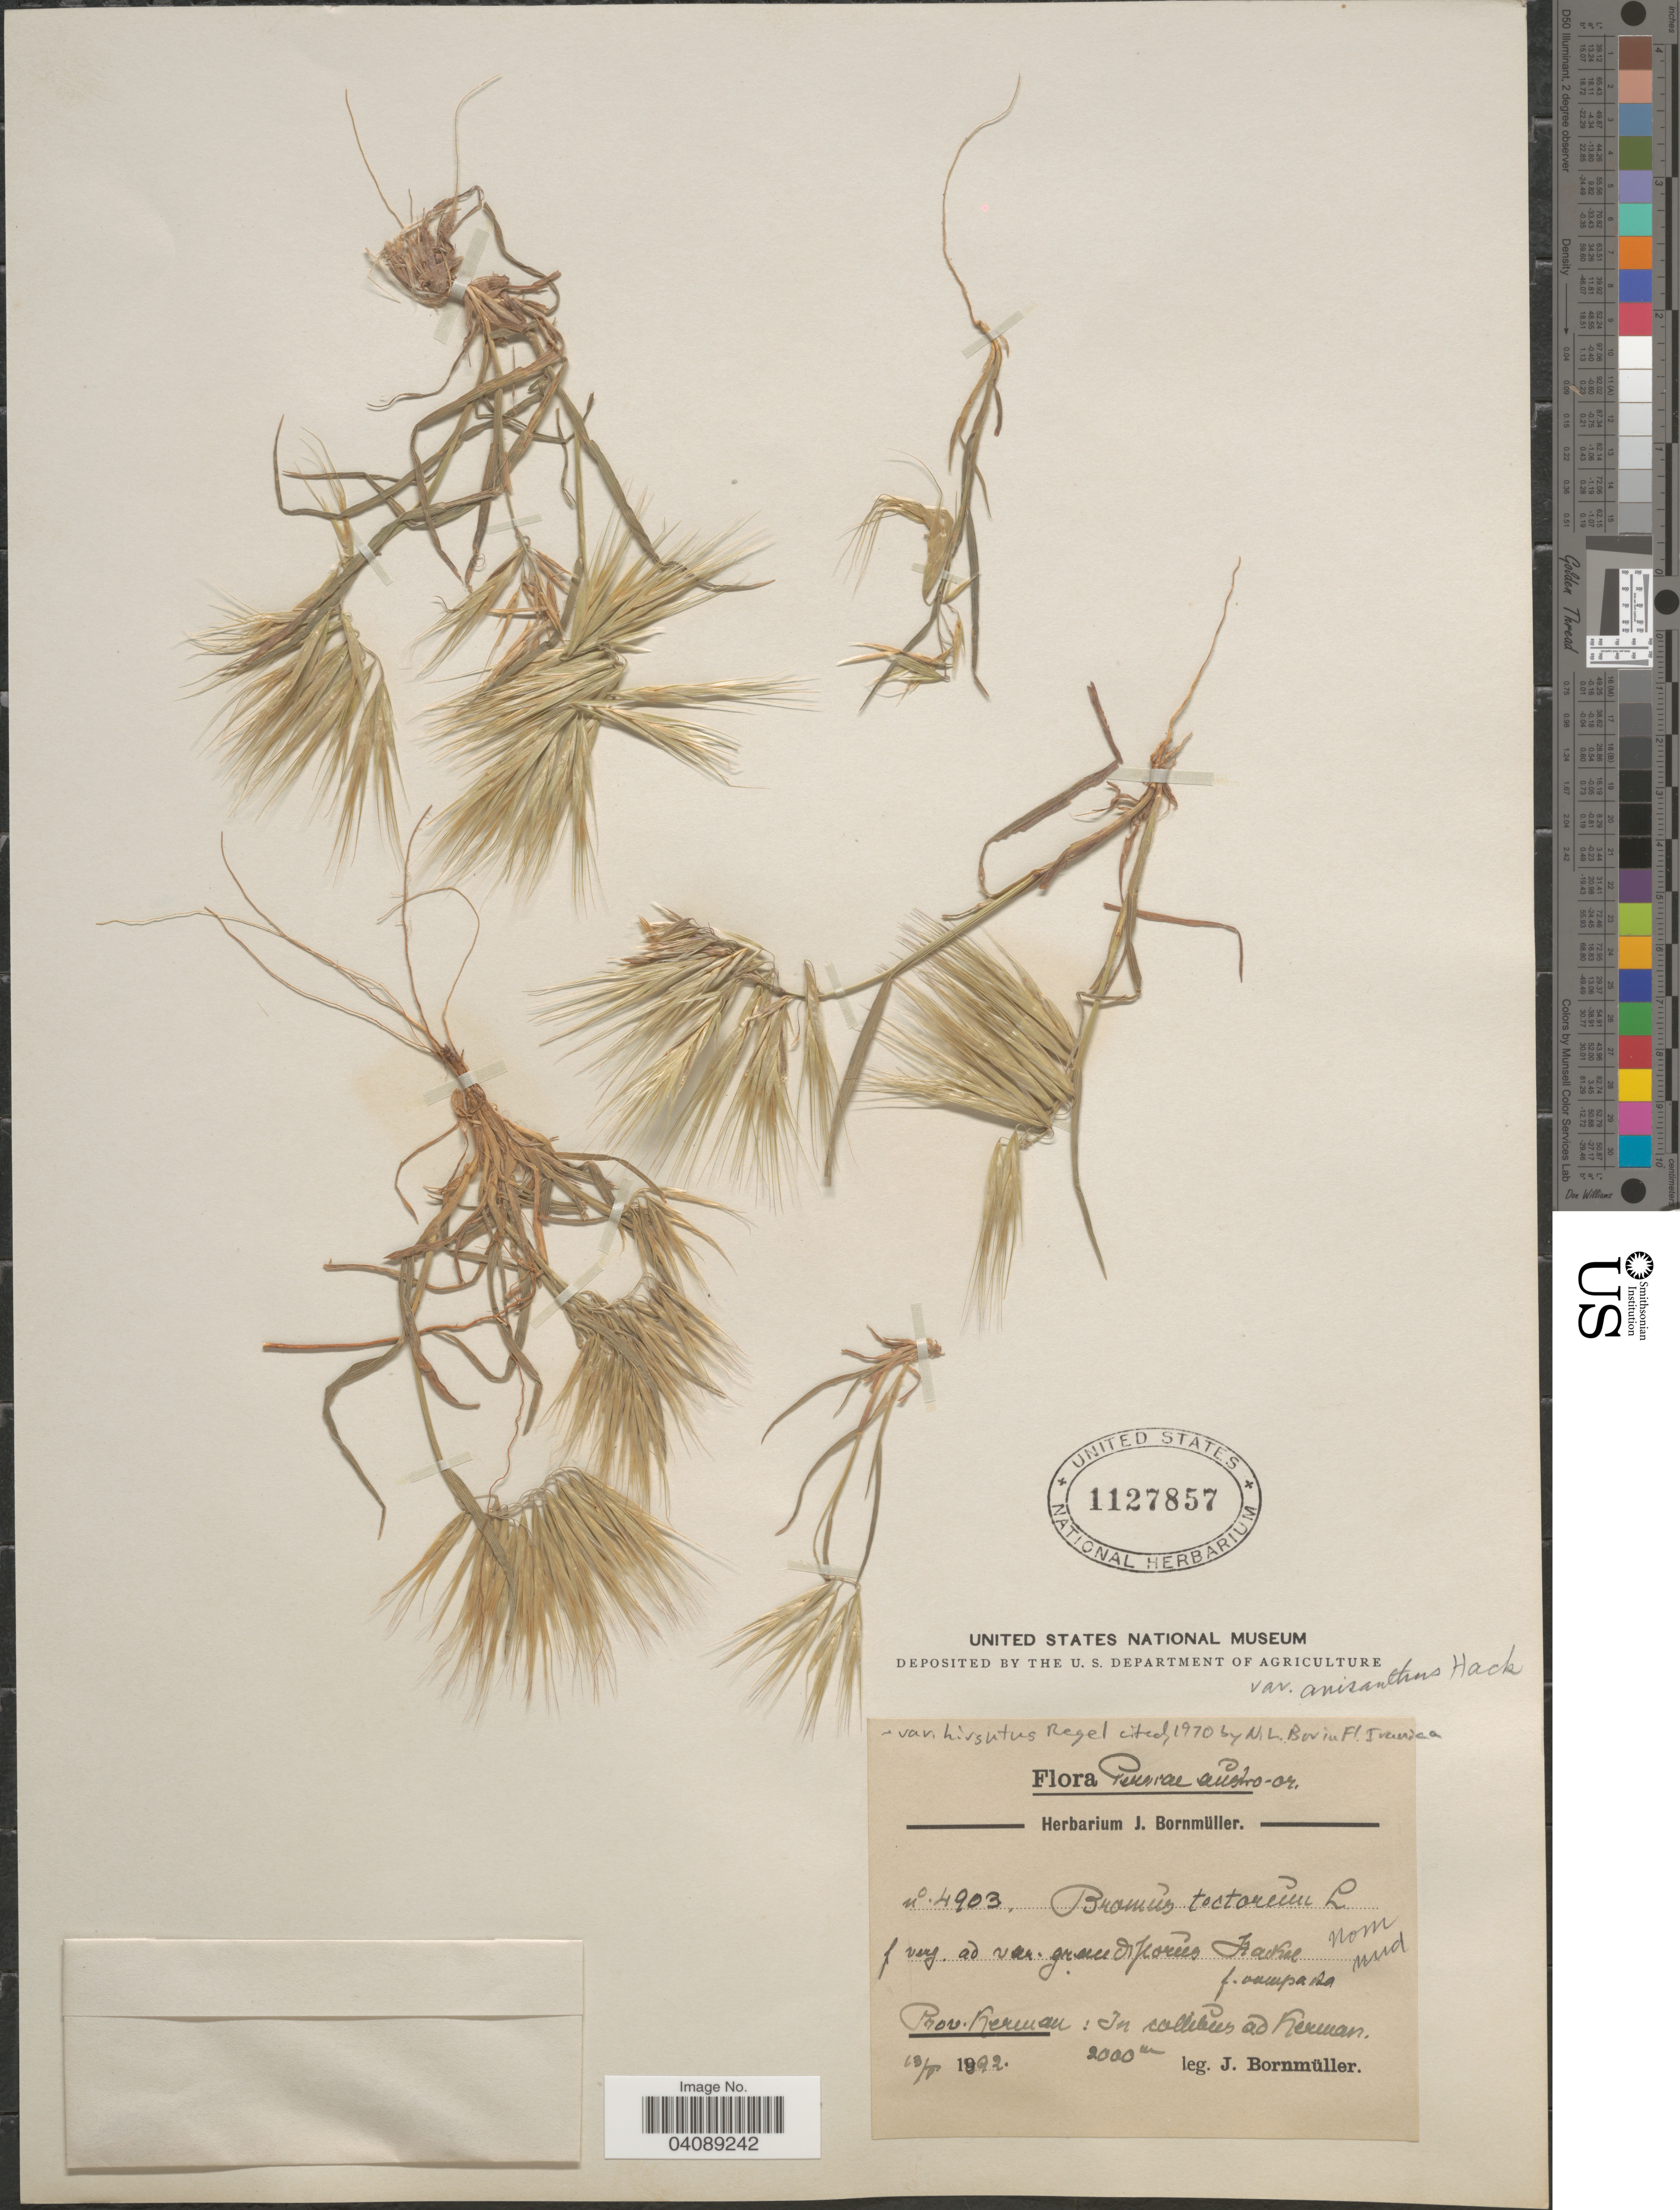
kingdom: Plantae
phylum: Tracheophyta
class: Liliopsida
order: Poales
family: Poaceae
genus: Bromus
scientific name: Bromus tectorum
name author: L.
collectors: J. Bornmüller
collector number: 4903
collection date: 1892-05-13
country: Iran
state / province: Kerman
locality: Persiae austro-or. Prov. Kerman: In collibus ad Kerman.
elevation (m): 2000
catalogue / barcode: US 1127857